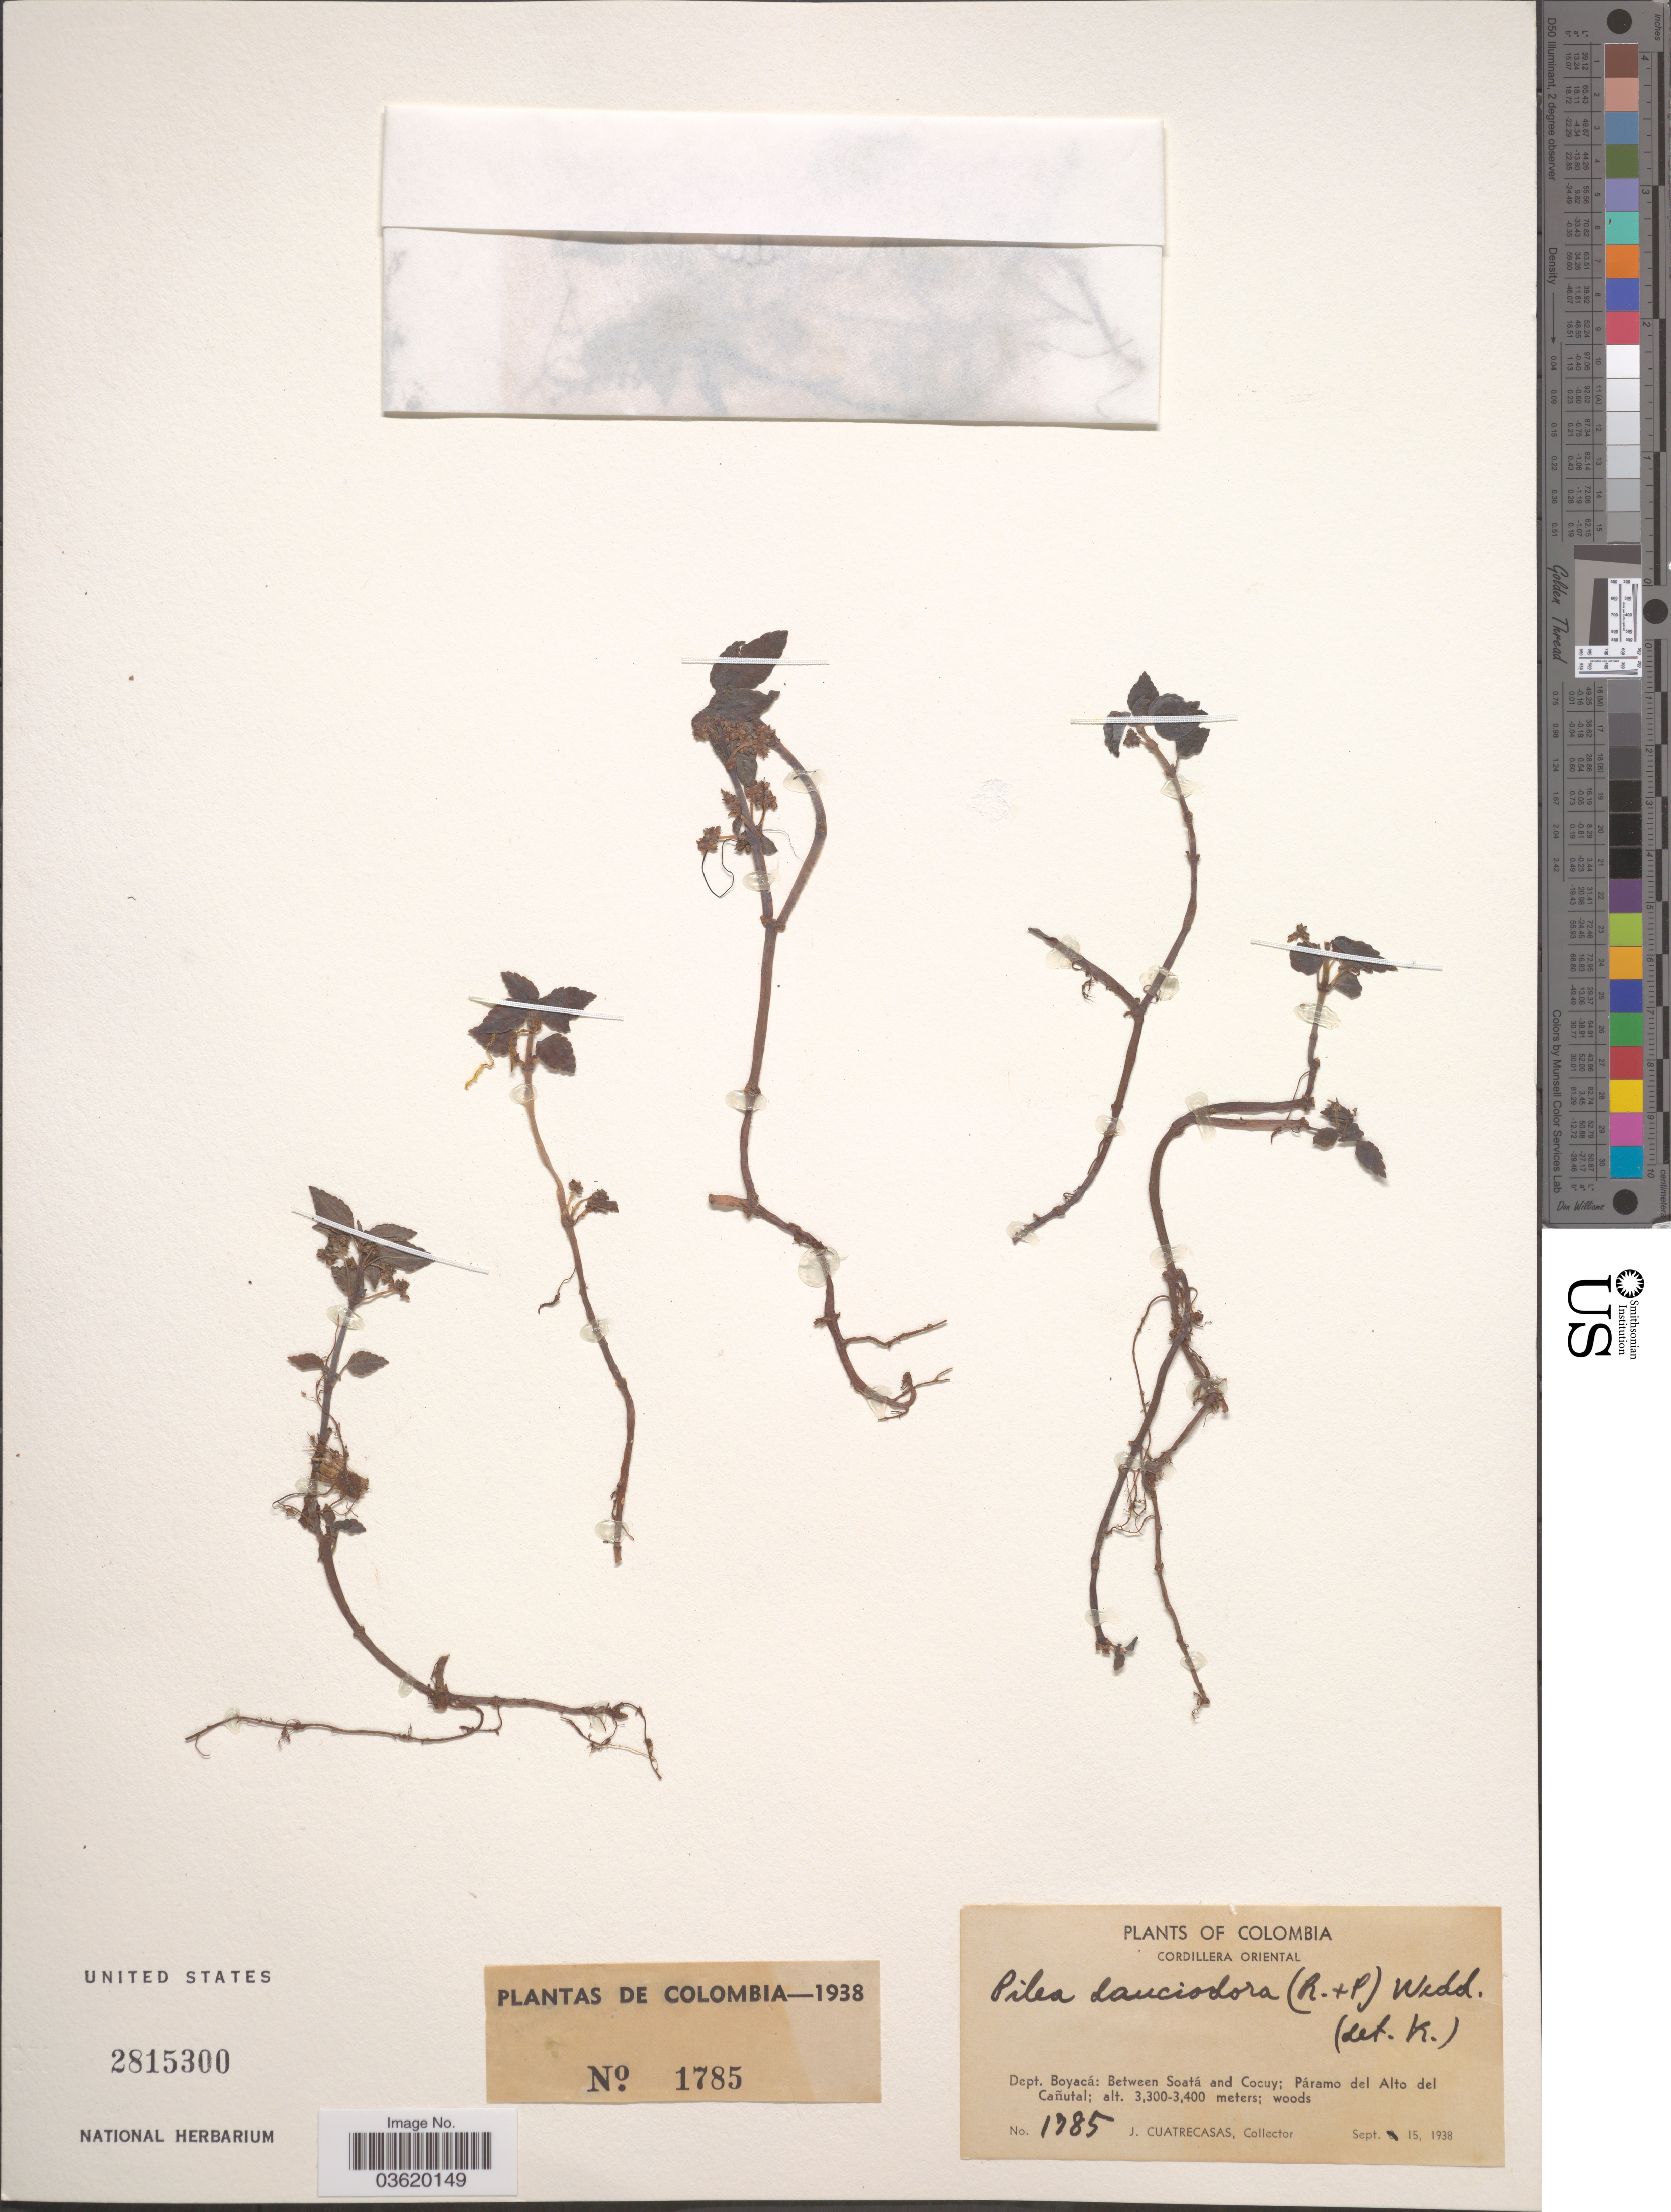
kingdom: Plantae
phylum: Tracheophyta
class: Magnoliopsida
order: Rosales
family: Urticaceae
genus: Pilea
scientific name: Pilea dauciodora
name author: Pav. ex Wedd.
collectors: J. Cuatrecasas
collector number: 1785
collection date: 1938-09-15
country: Colombia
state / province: Boyacá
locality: Cordillera Oriental. Dept. Boyacá: Between Soatá and Cocuy; Páramo del Alto del Cañutal.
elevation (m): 3300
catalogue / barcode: US 2815300